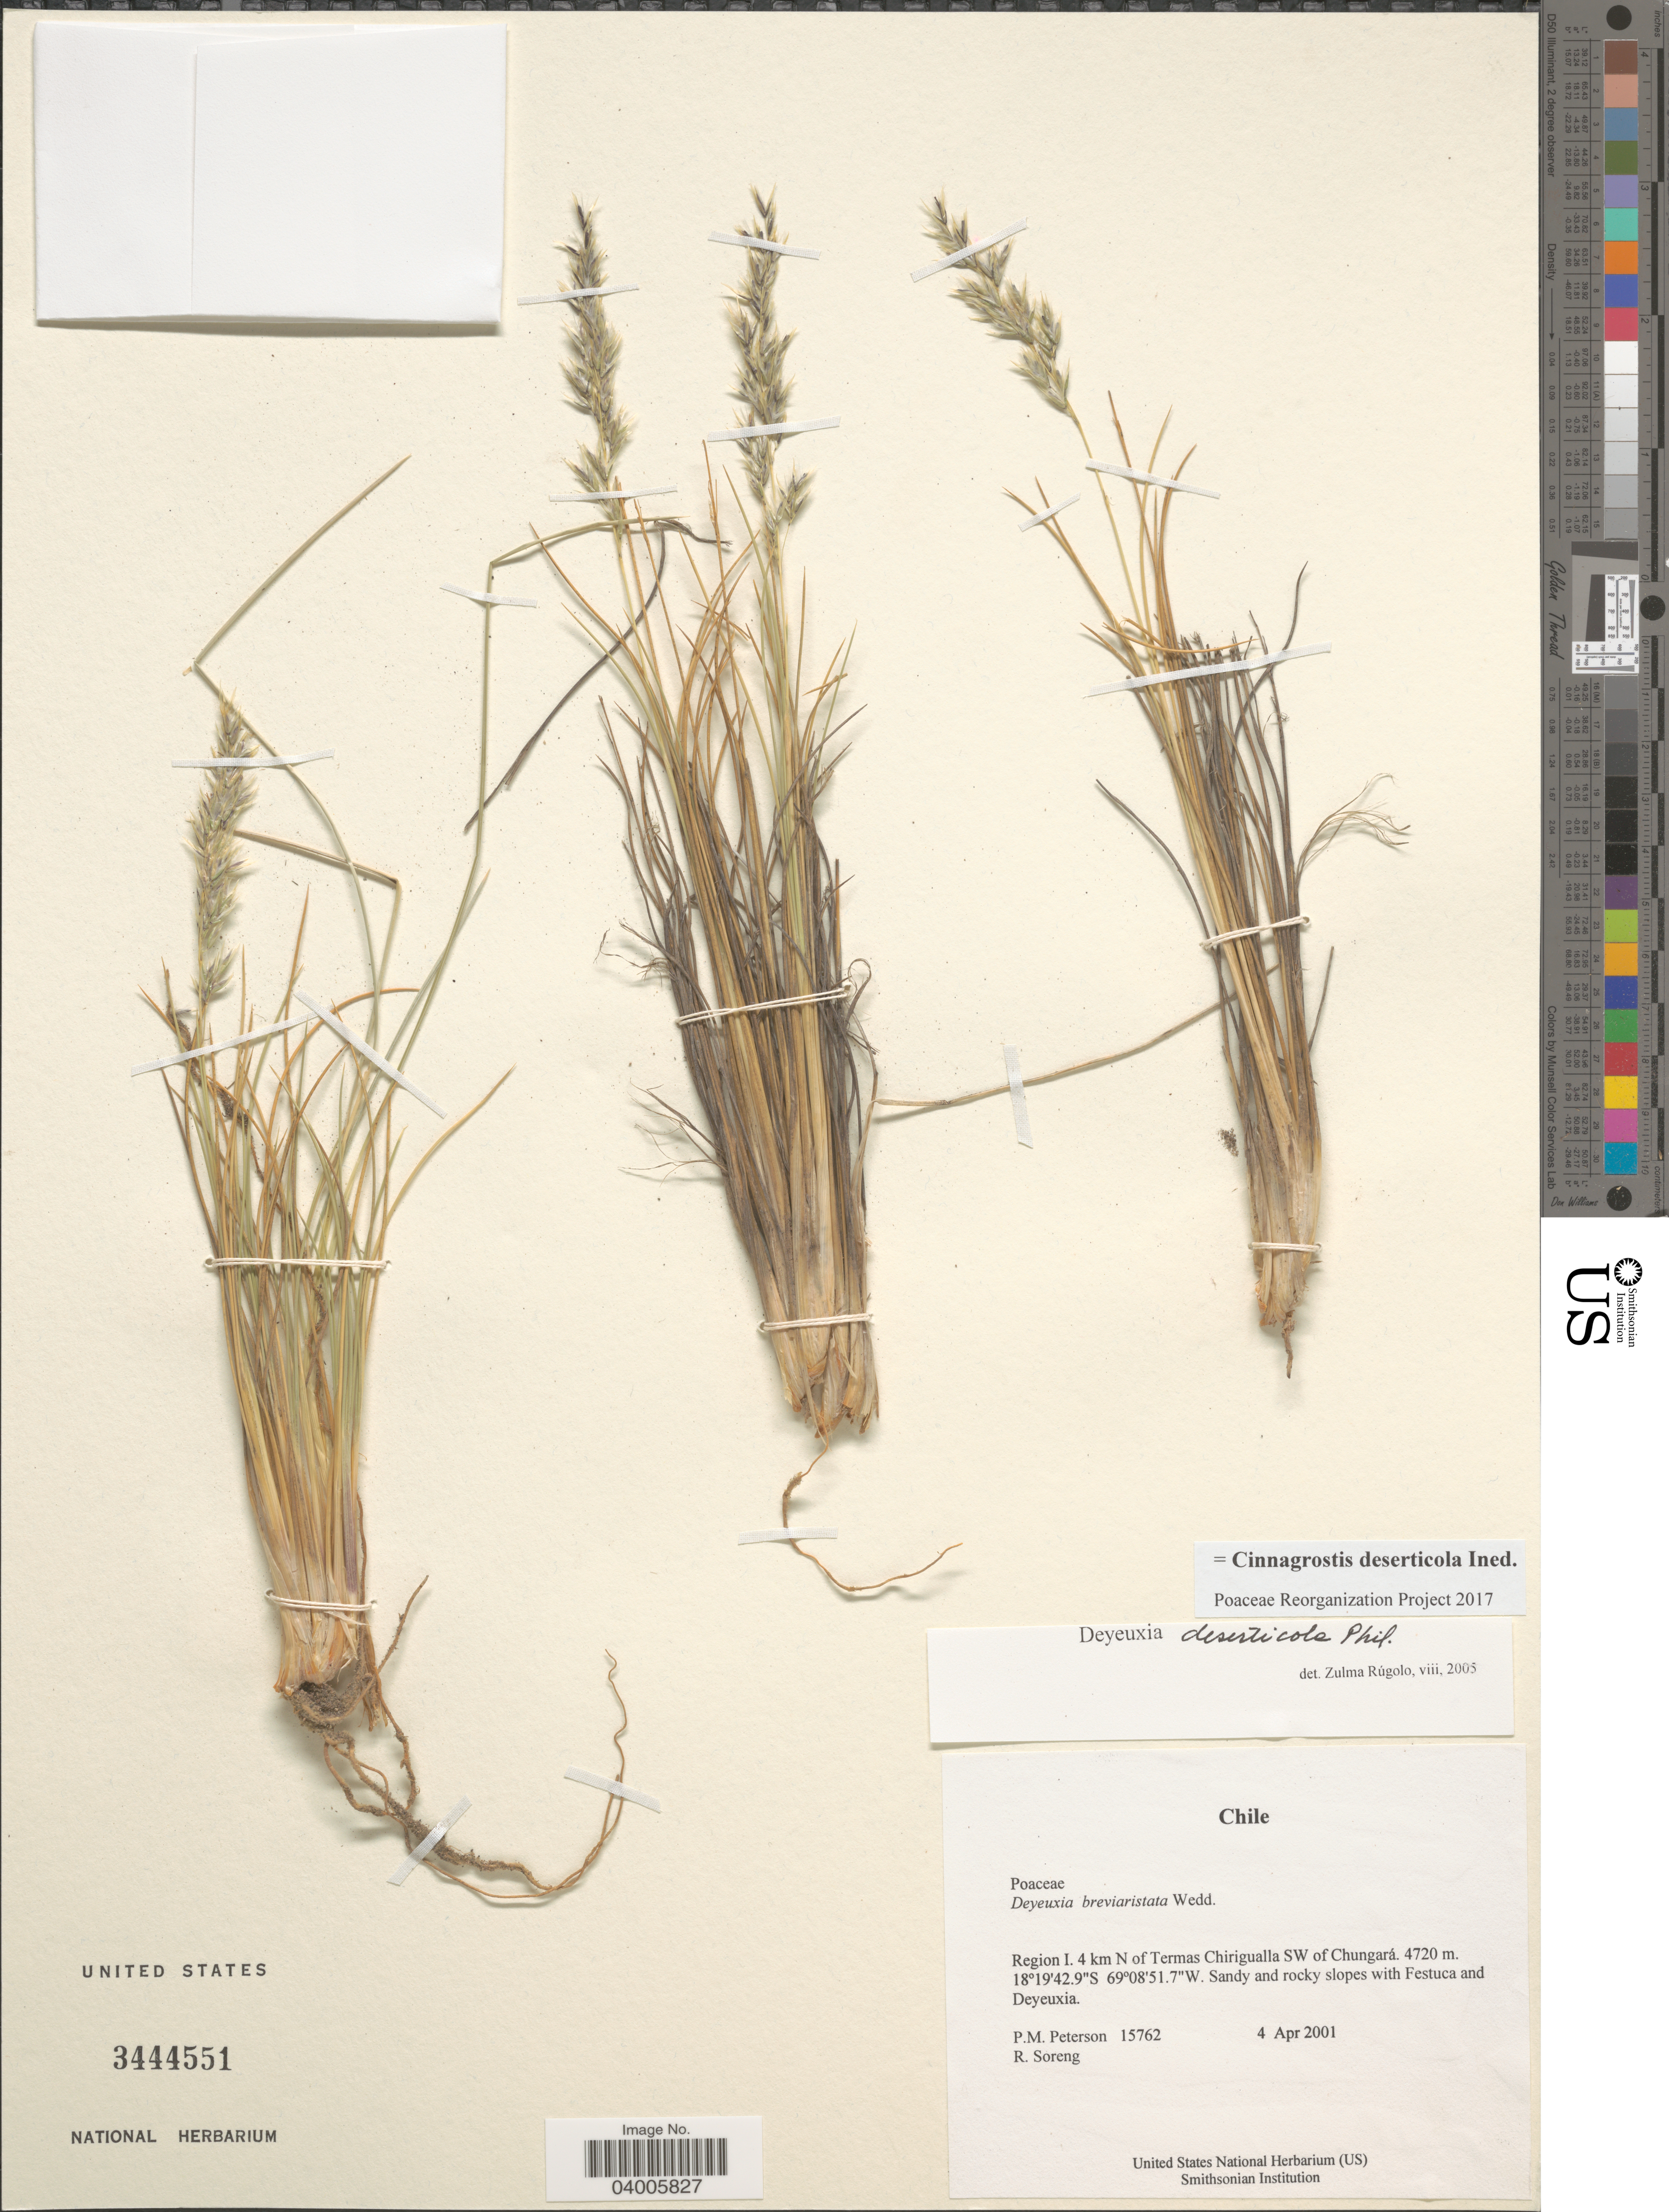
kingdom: Plantae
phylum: Tracheophyta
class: Liliopsida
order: Poales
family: Poaceae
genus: Cinnagrostis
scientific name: Cinnagrostis deserticola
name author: (Phil.) P.M. Peterson et al.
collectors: P. M. Peterson & R. J. Soreng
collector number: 15762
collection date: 2001-04-04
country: Chile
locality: Region I. 4 km N of Termas Chirigualla SW of Chungará.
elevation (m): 4720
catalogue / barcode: US 3444551